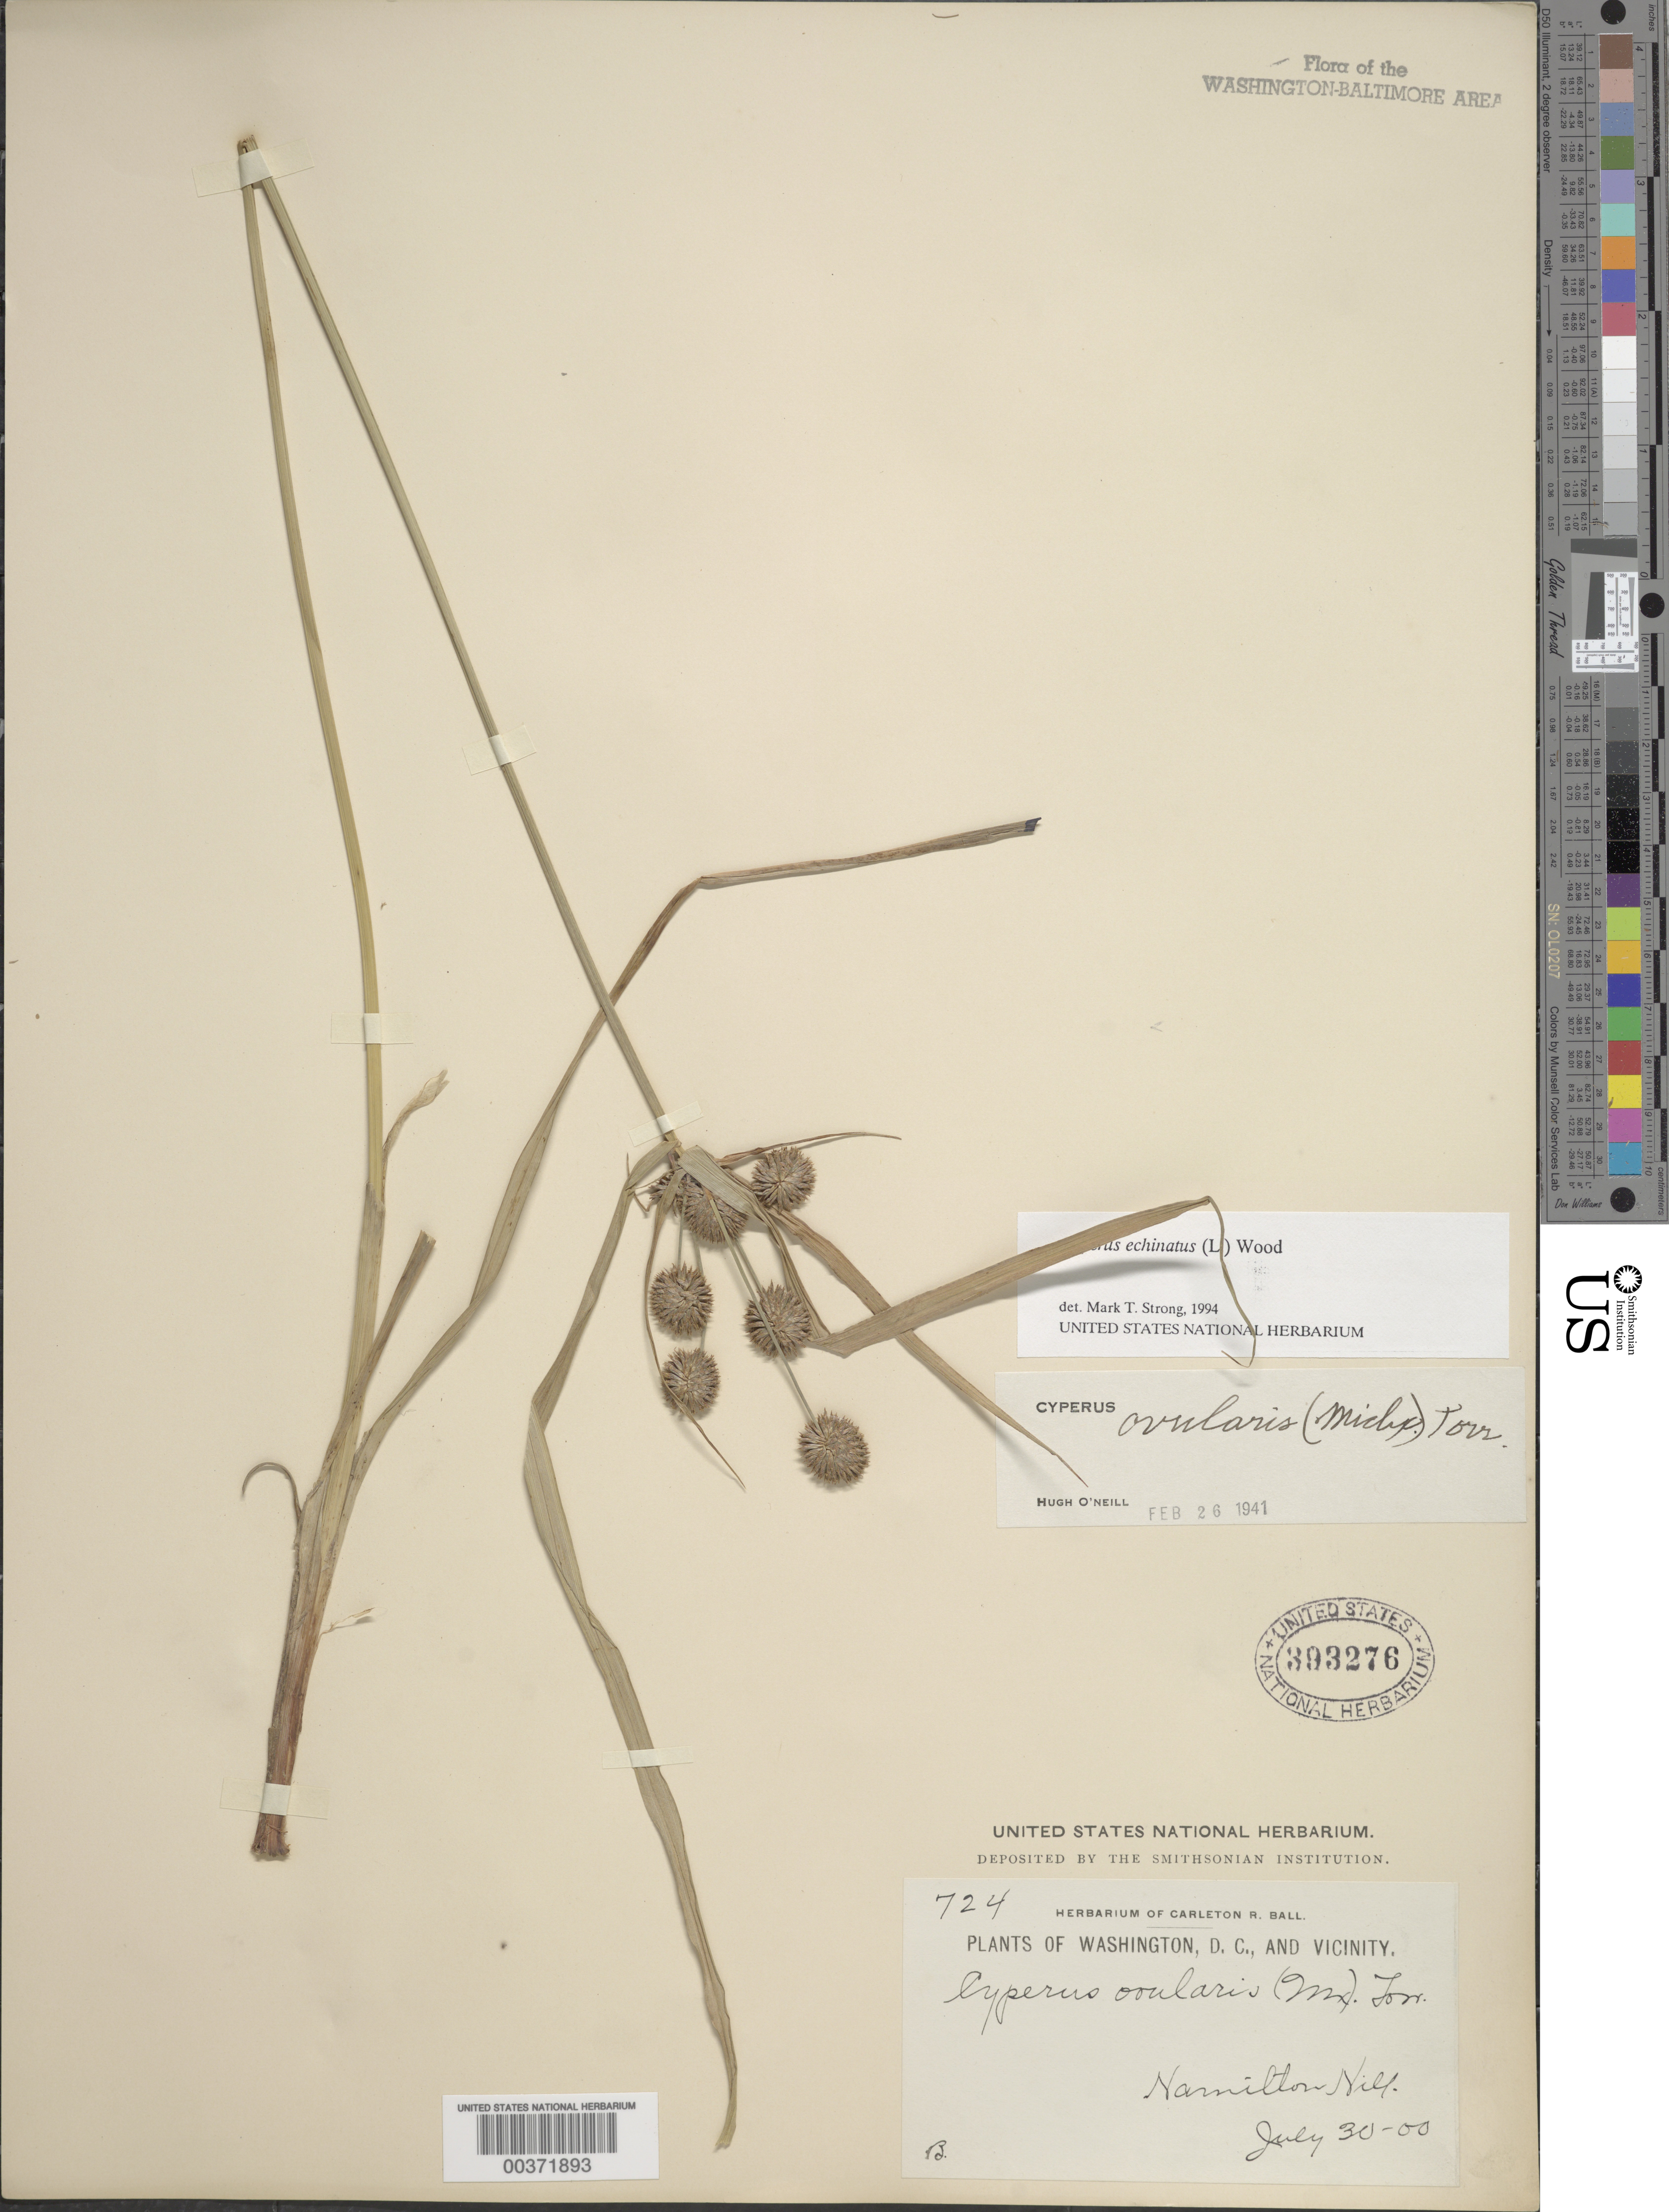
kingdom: Plantae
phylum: Tracheophyta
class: Liliopsida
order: Poales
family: Cyperaceae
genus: Cyperus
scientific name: Cyperus echinatus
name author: (L.) Alph. Wood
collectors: C. R. Ball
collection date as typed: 30 Jul 1900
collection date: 1900-07-30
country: United States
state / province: District of Columbia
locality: Hamilton Hill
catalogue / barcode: US 393276